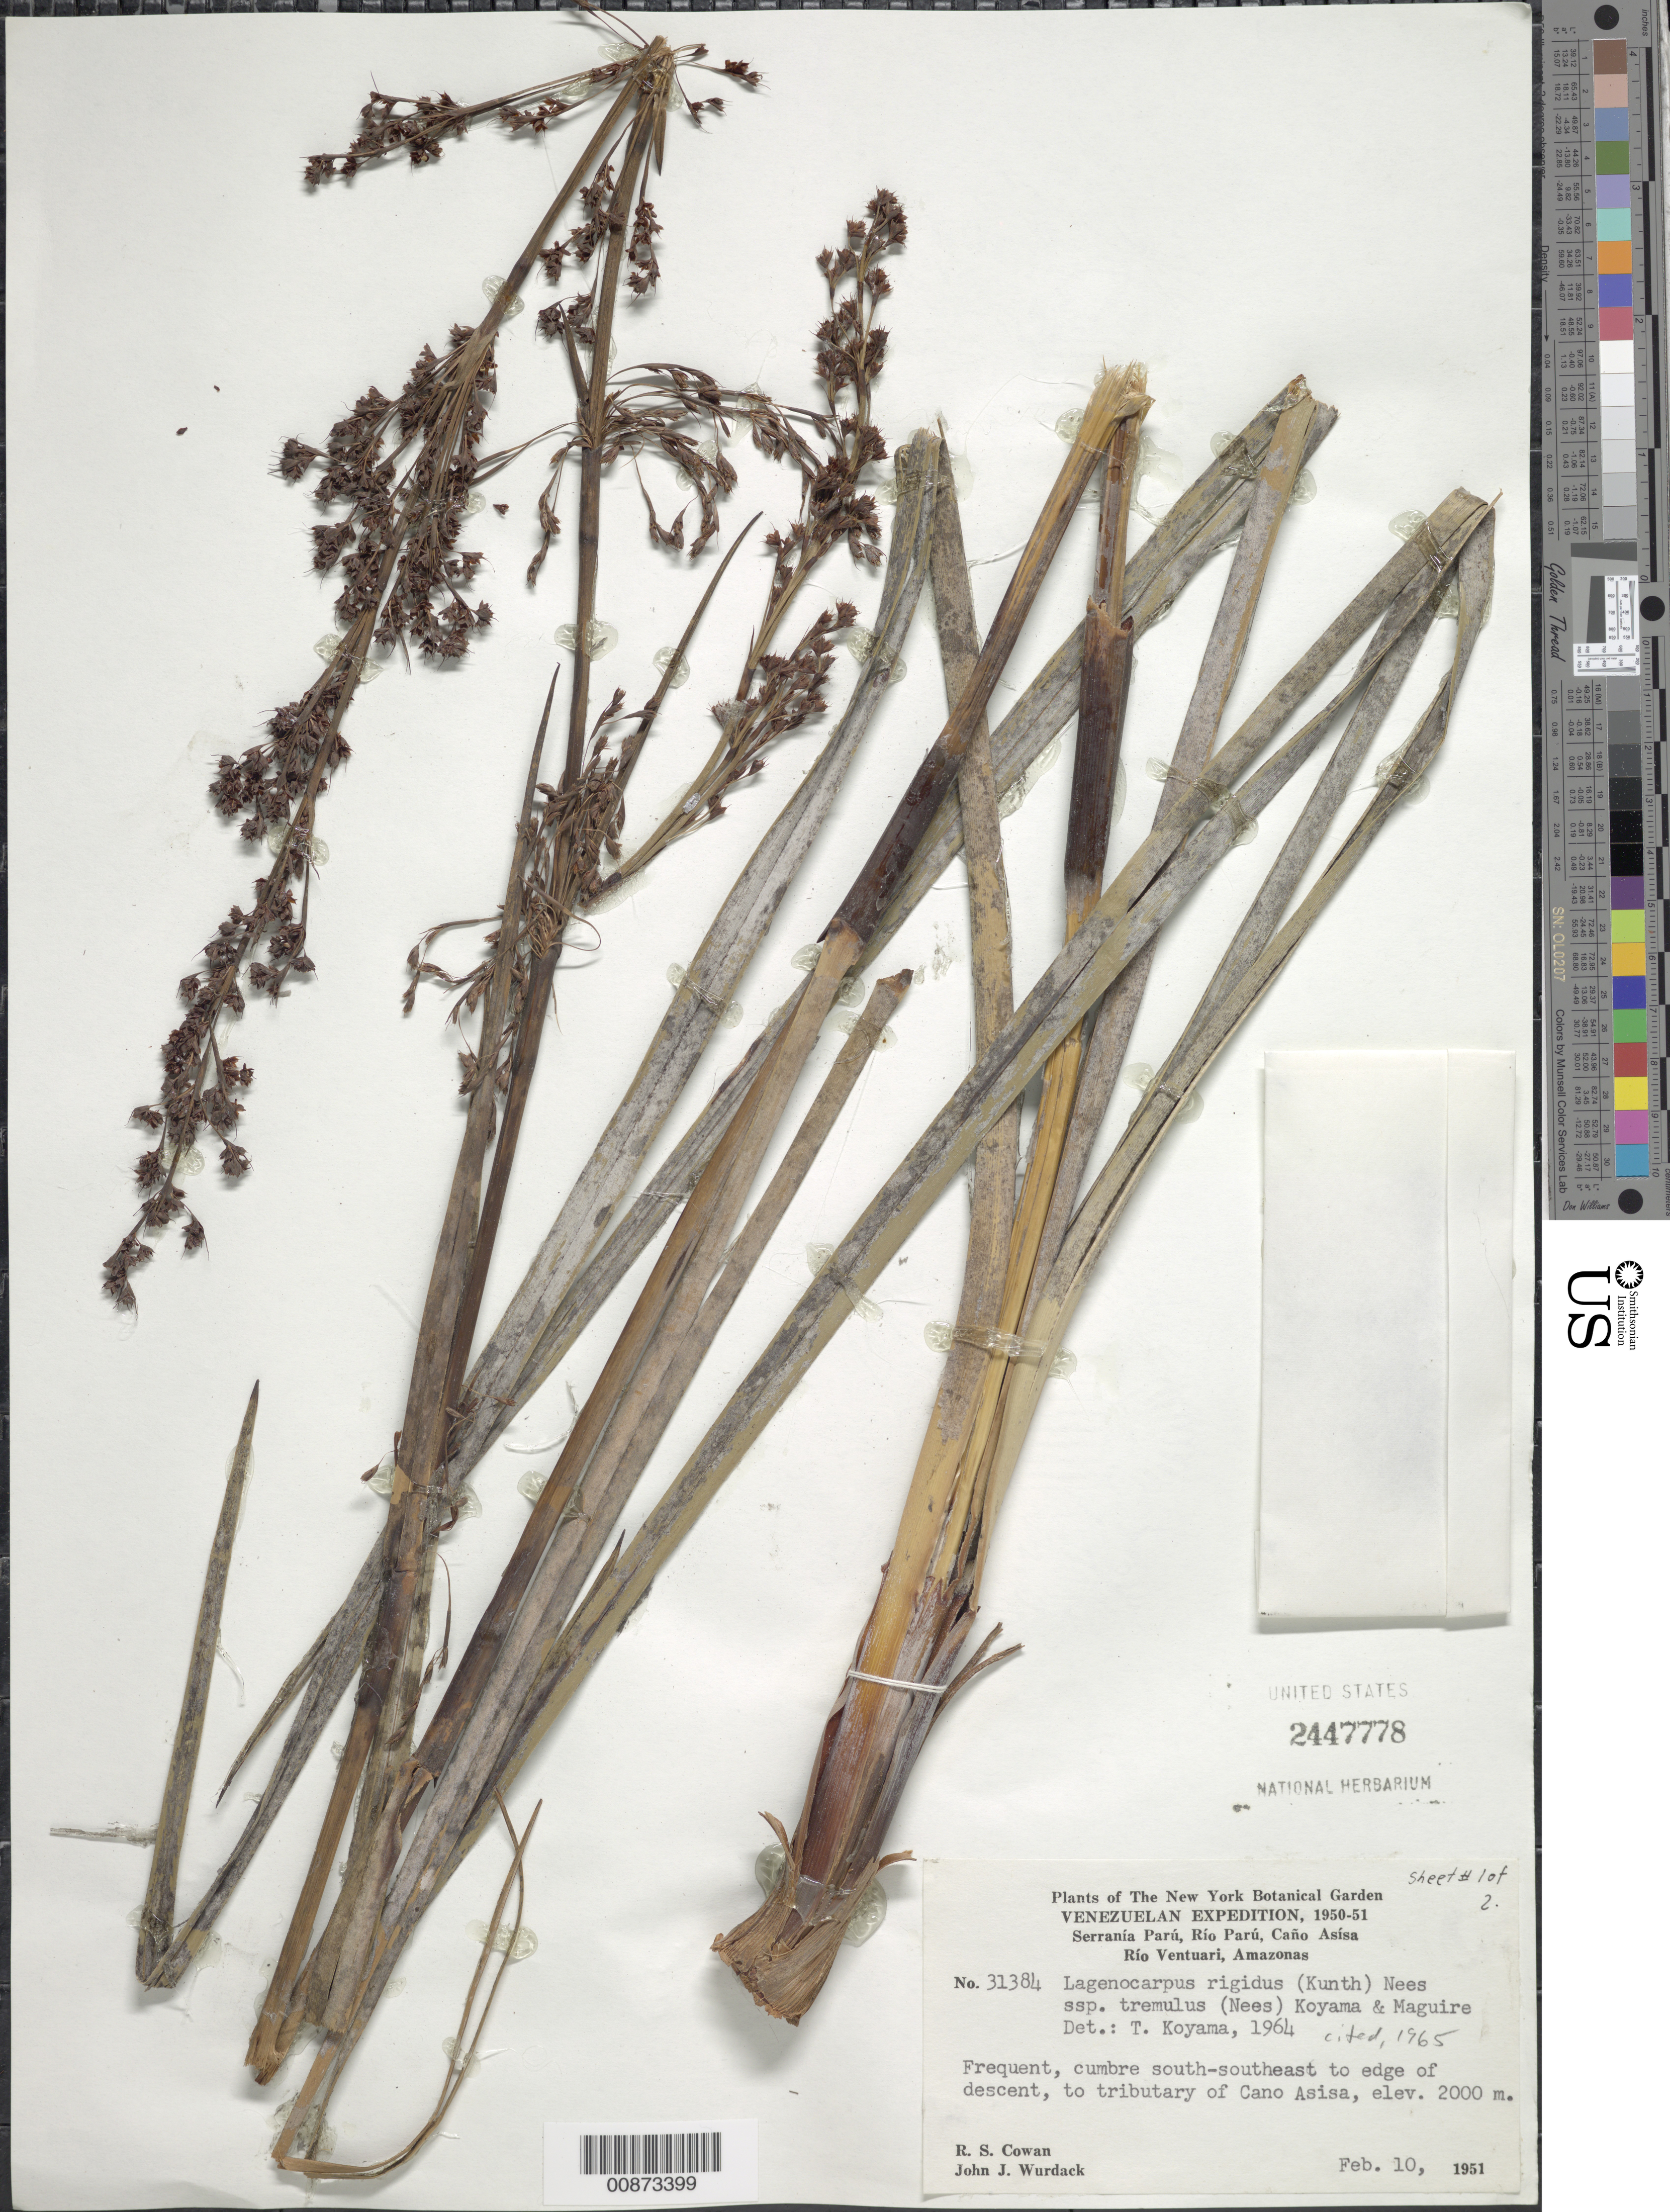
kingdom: Plantae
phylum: Tracheophyta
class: Liliopsida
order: Poales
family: Cyperaceae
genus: Lagenocarpus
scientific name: Lagenocarpus rigidus subsp. tremulus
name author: (Nees) T. Koyama & Maguire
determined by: Koyama, Tetsuo M.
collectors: R. S. Cowan & J. J. Wurdack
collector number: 31384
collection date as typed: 10-Feb-51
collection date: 1951-02-10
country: Venezuela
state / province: Amazonas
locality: Serranía Parú, Río Parú, tributary of Caño Asísa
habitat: Cumbre, SSE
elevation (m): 2000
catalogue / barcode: US 2447778